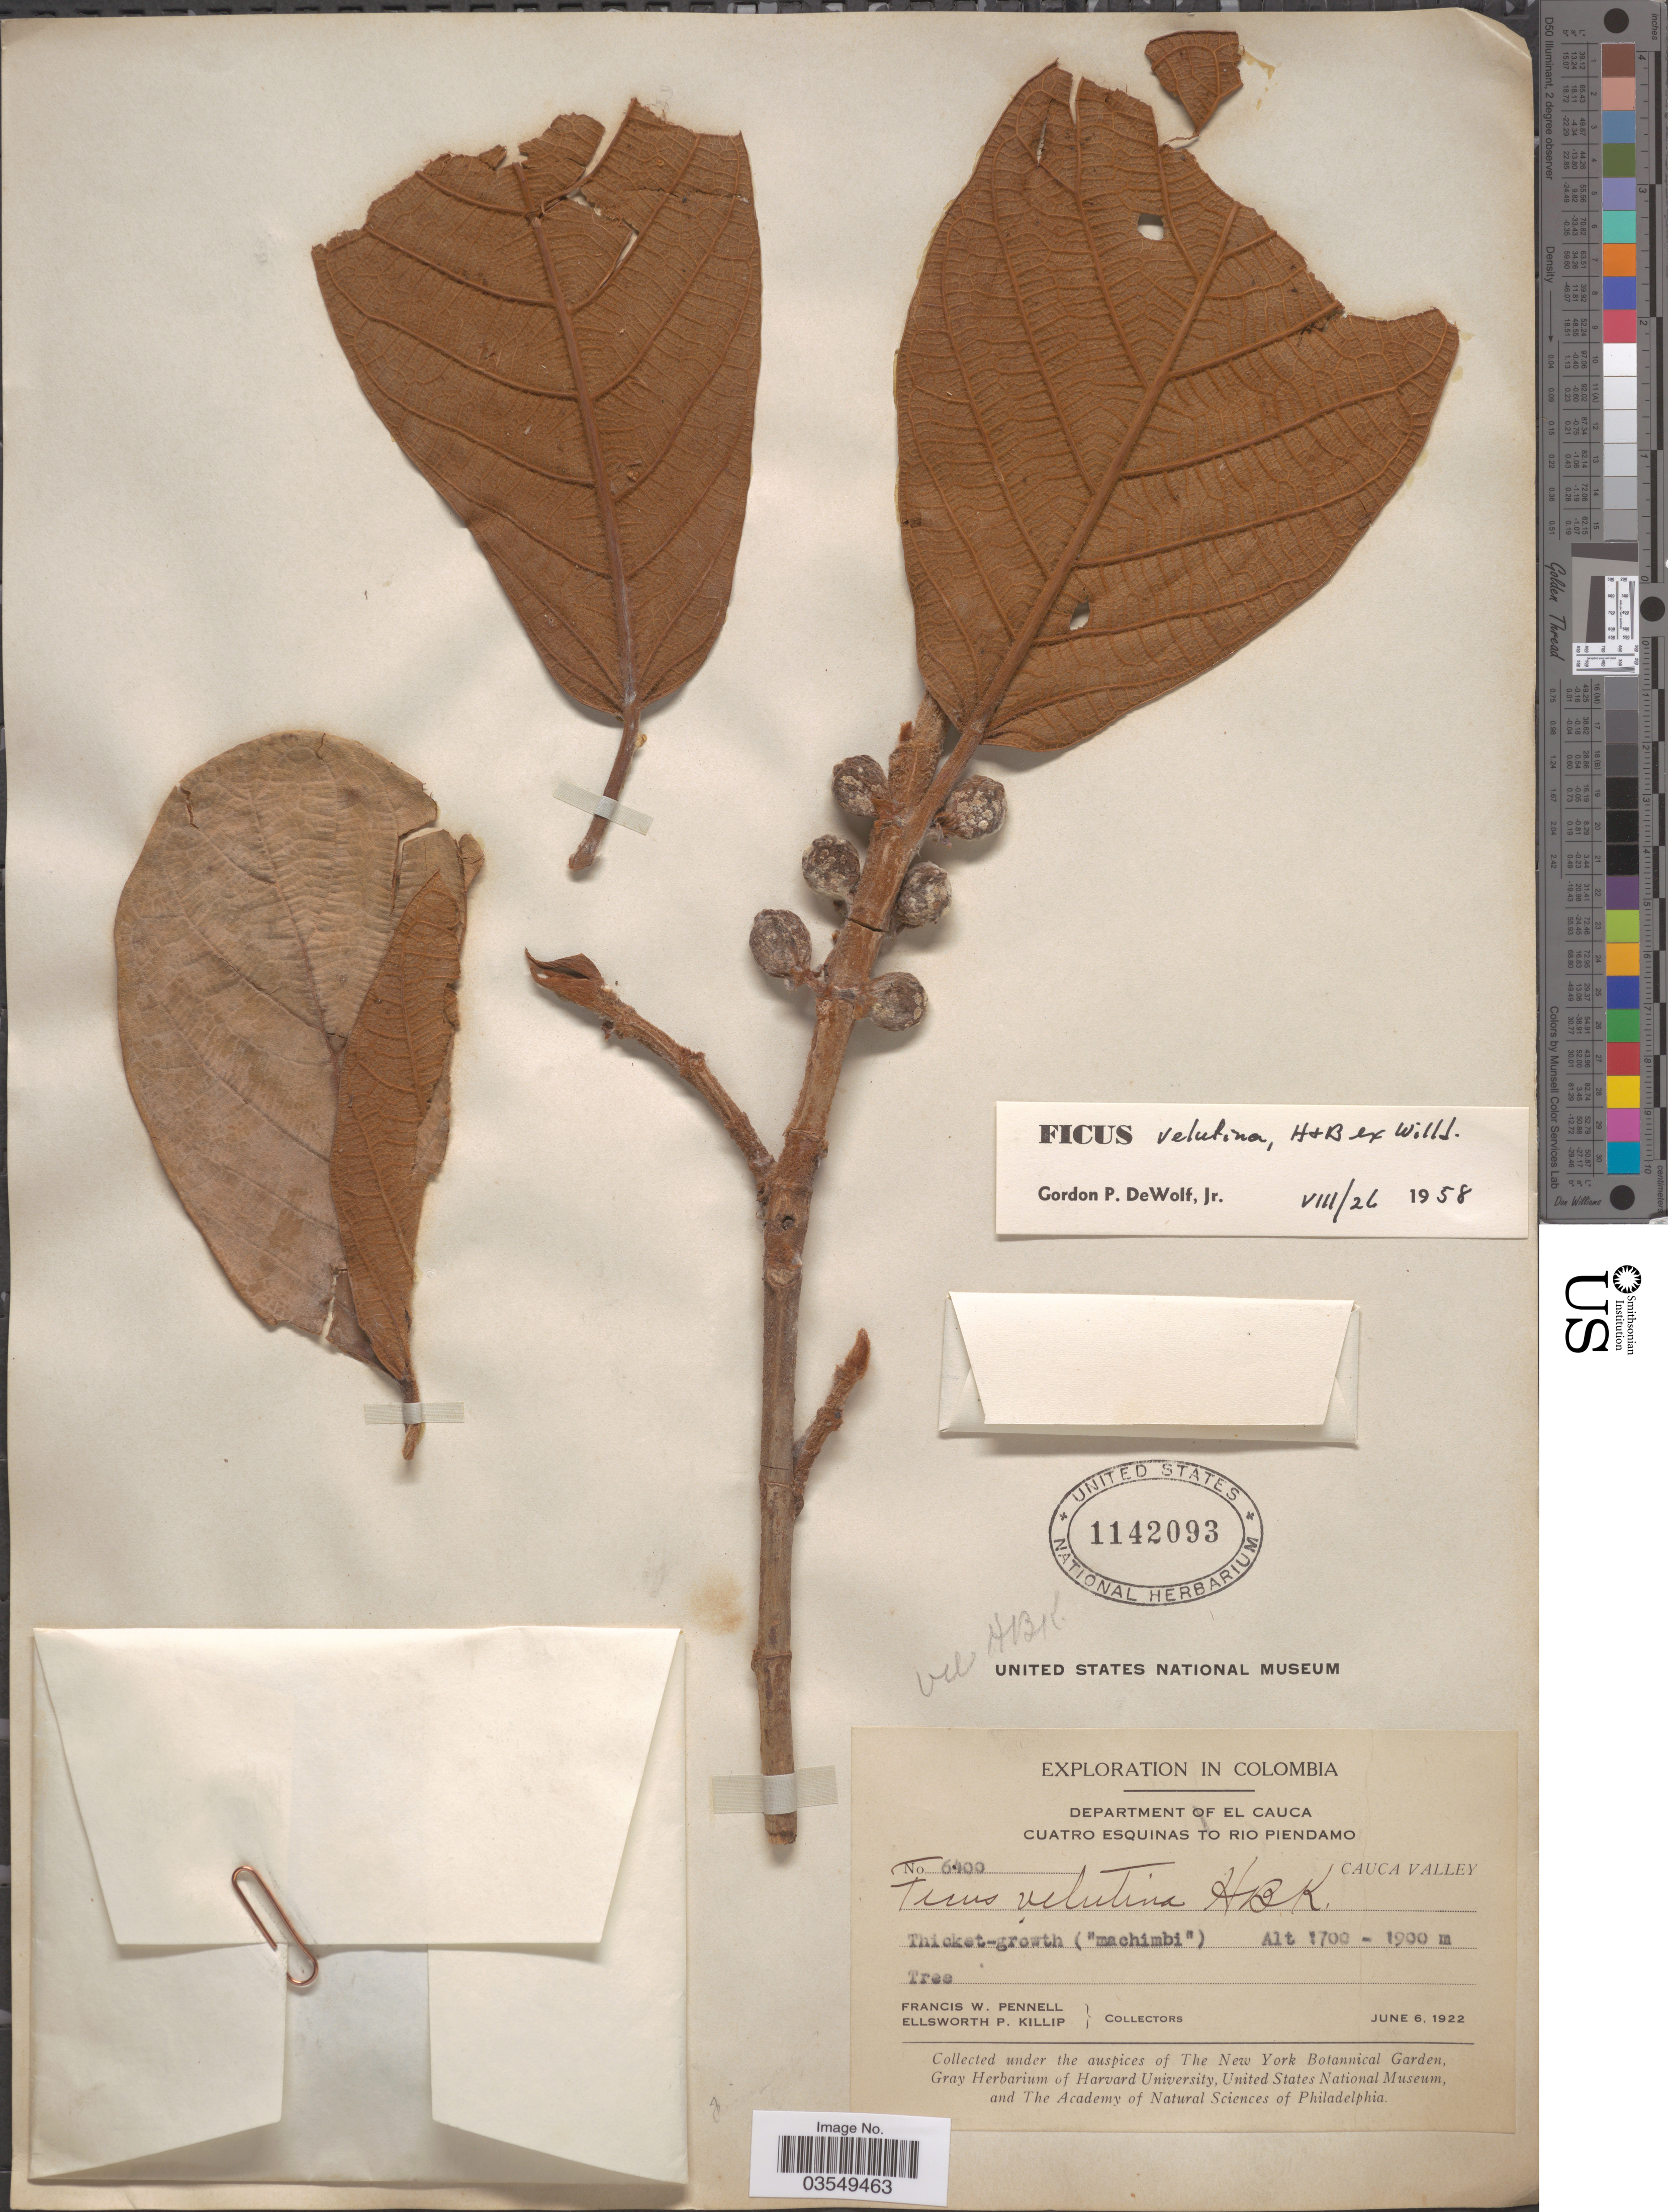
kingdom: Plantae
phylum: Tracheophyta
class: Magnoliopsida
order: Rosales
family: Moraceae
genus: Ficus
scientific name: Ficus velutina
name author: Humb. & Bonpl. ex Willd.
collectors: F. W. Pennell & E. P. Killip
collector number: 6400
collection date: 1922-06-06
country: Colombia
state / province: Cauca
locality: Department of El Cauca. Cuatro Esquinas to Rio Piendamo. Cauca Valley.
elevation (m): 1700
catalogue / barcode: US 1142093